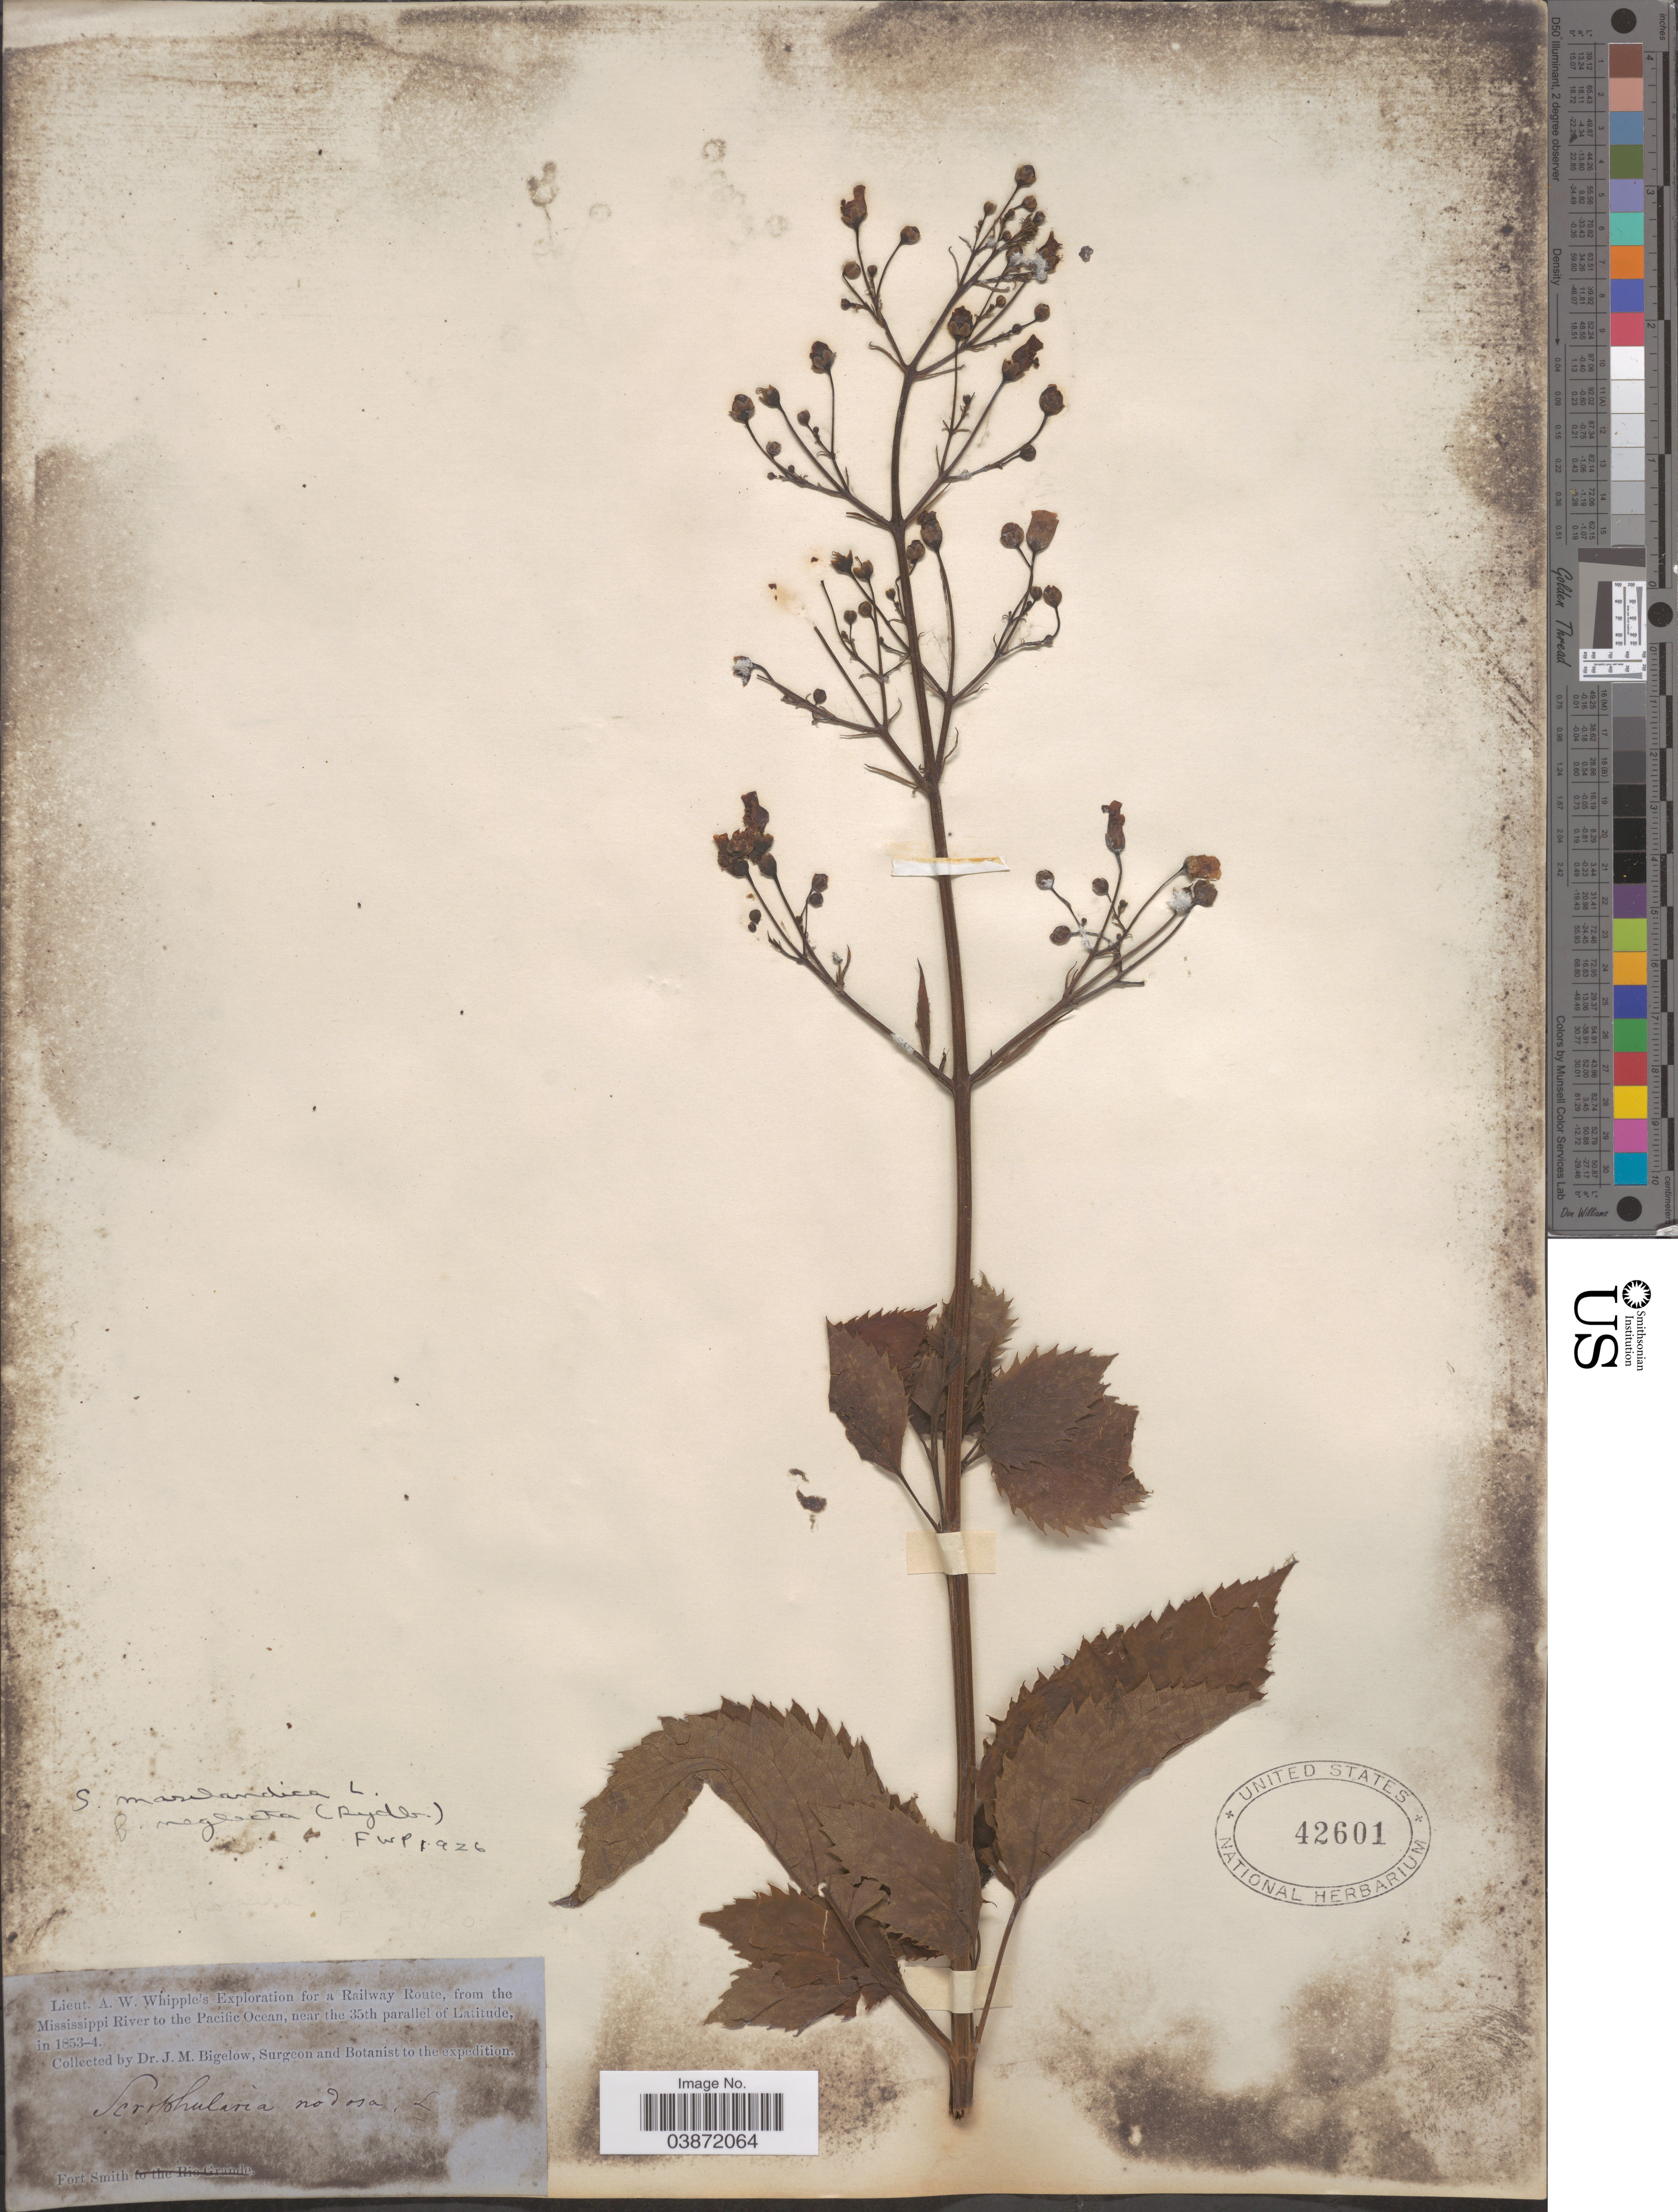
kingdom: Plantae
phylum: Tracheophyta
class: Magnoliopsida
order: Lamiales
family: Scrophulariaceae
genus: Scrophularia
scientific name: Scrophularia marilandica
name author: L.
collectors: J. M. Bigelow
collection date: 1853/1854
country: United States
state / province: Arkansas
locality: A Railway Route, from the Mississippi river to the Pacific Ocean. Fort Smith.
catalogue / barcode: US 42601